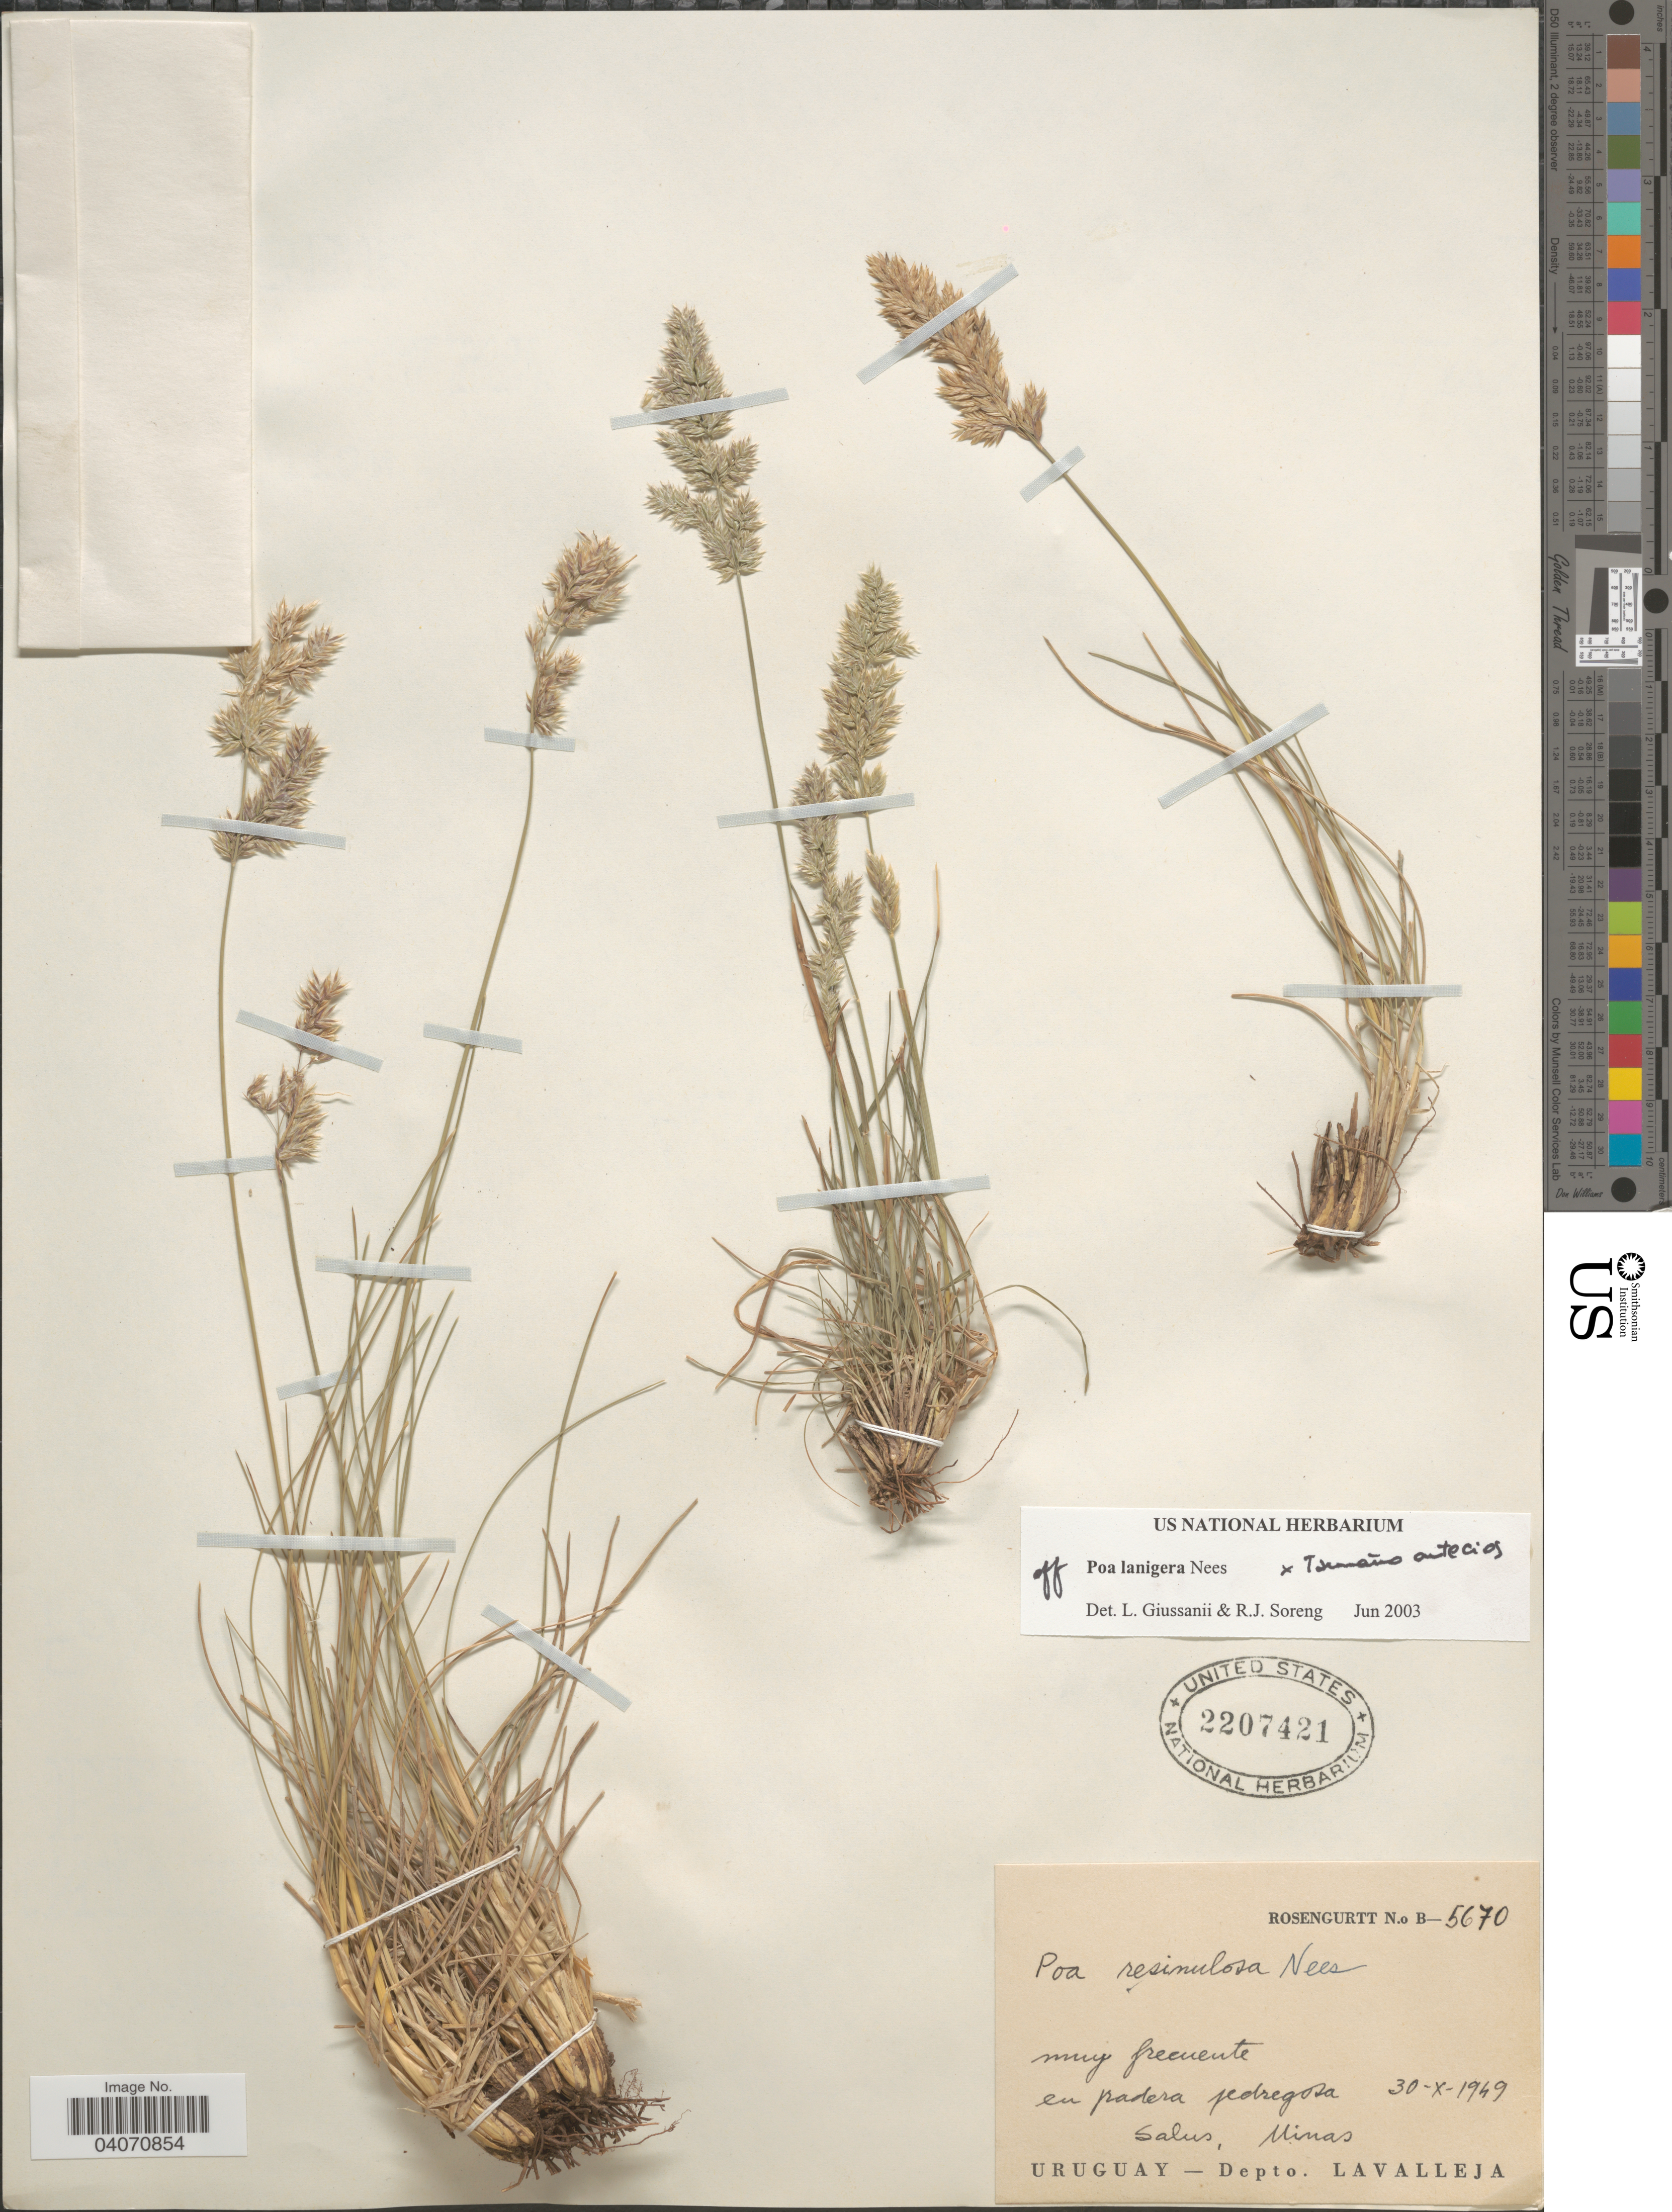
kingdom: Plantae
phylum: Tracheophyta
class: Liliopsida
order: Poales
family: Poaceae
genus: Poa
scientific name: Poa lanigera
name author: Nees in Mart.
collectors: Rosengurtt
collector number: B-5670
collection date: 1949-10-30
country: Uruguay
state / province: Lavalleja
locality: Muy frecuente en padera pedregosa. Salus, Minas. Depto. Lavalleja.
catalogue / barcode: US 2207421